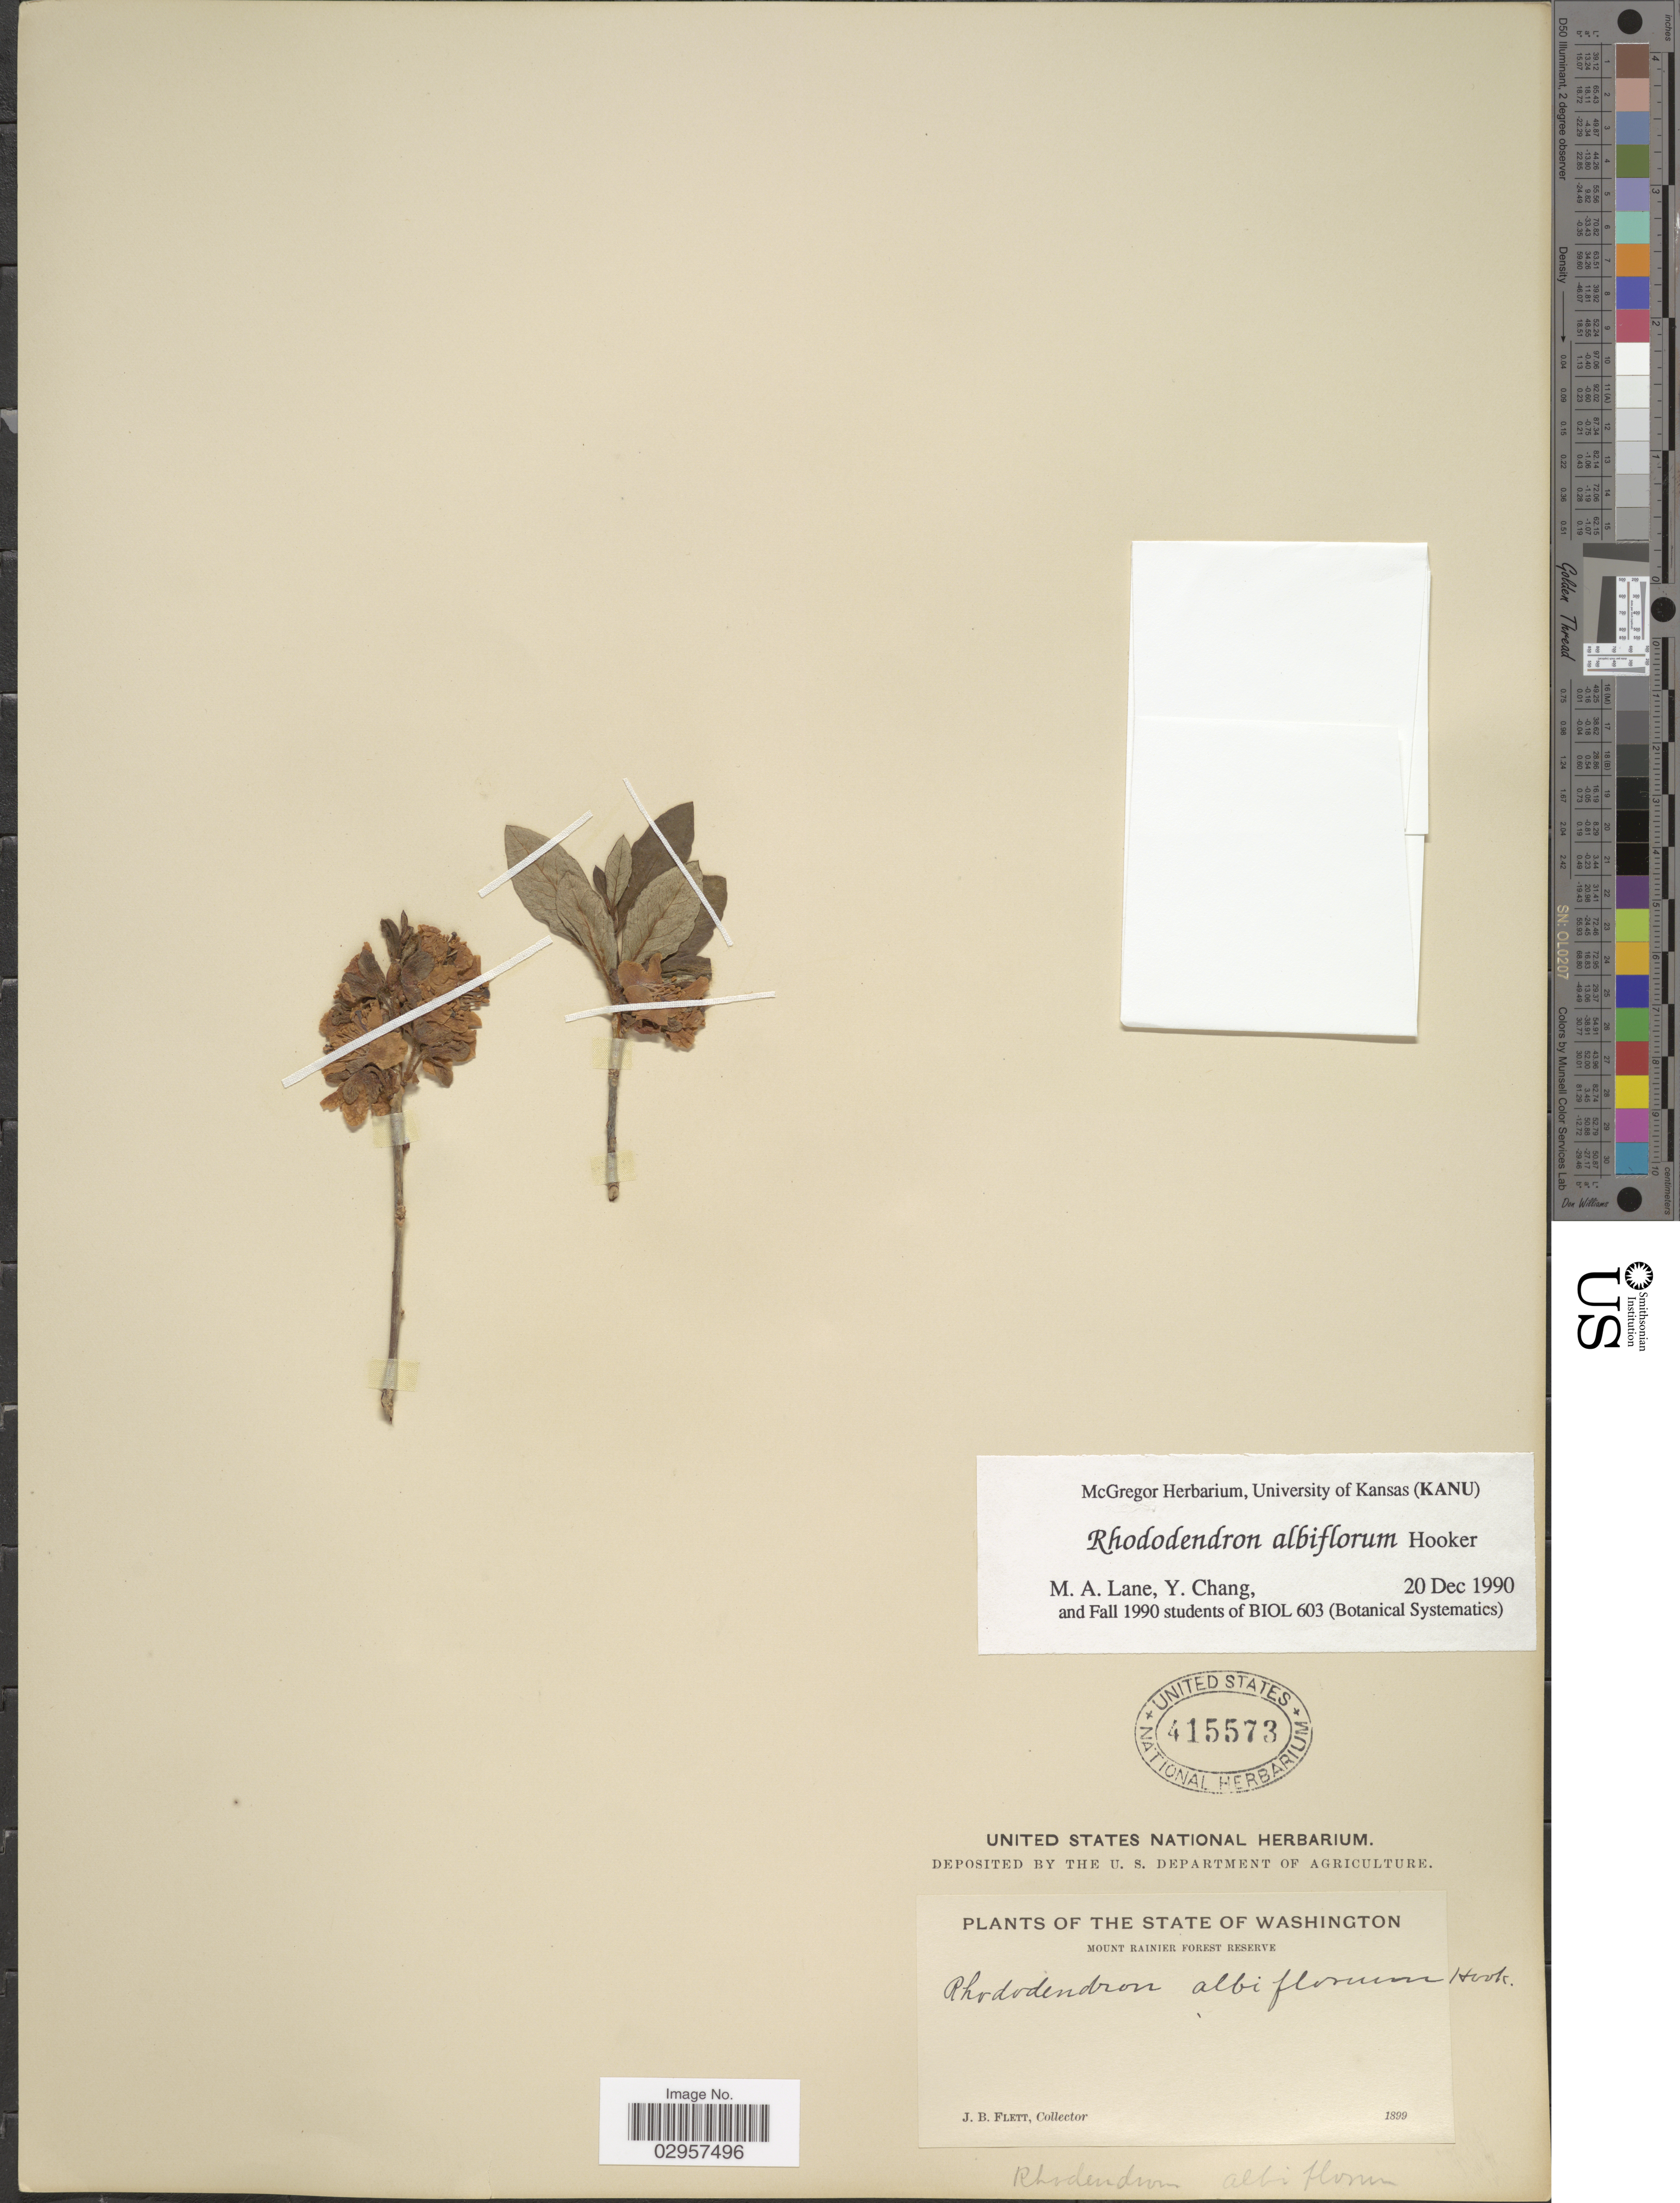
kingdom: Plantae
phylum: Tracheophyta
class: Magnoliopsida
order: Ericales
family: Ericaceae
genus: Rhododendron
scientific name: Rhododendron albiflorum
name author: Hook.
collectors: J. Flett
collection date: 1899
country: United States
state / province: Washington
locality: State of Washington. Mount Rainier Forest Reserve.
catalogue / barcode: US 415573